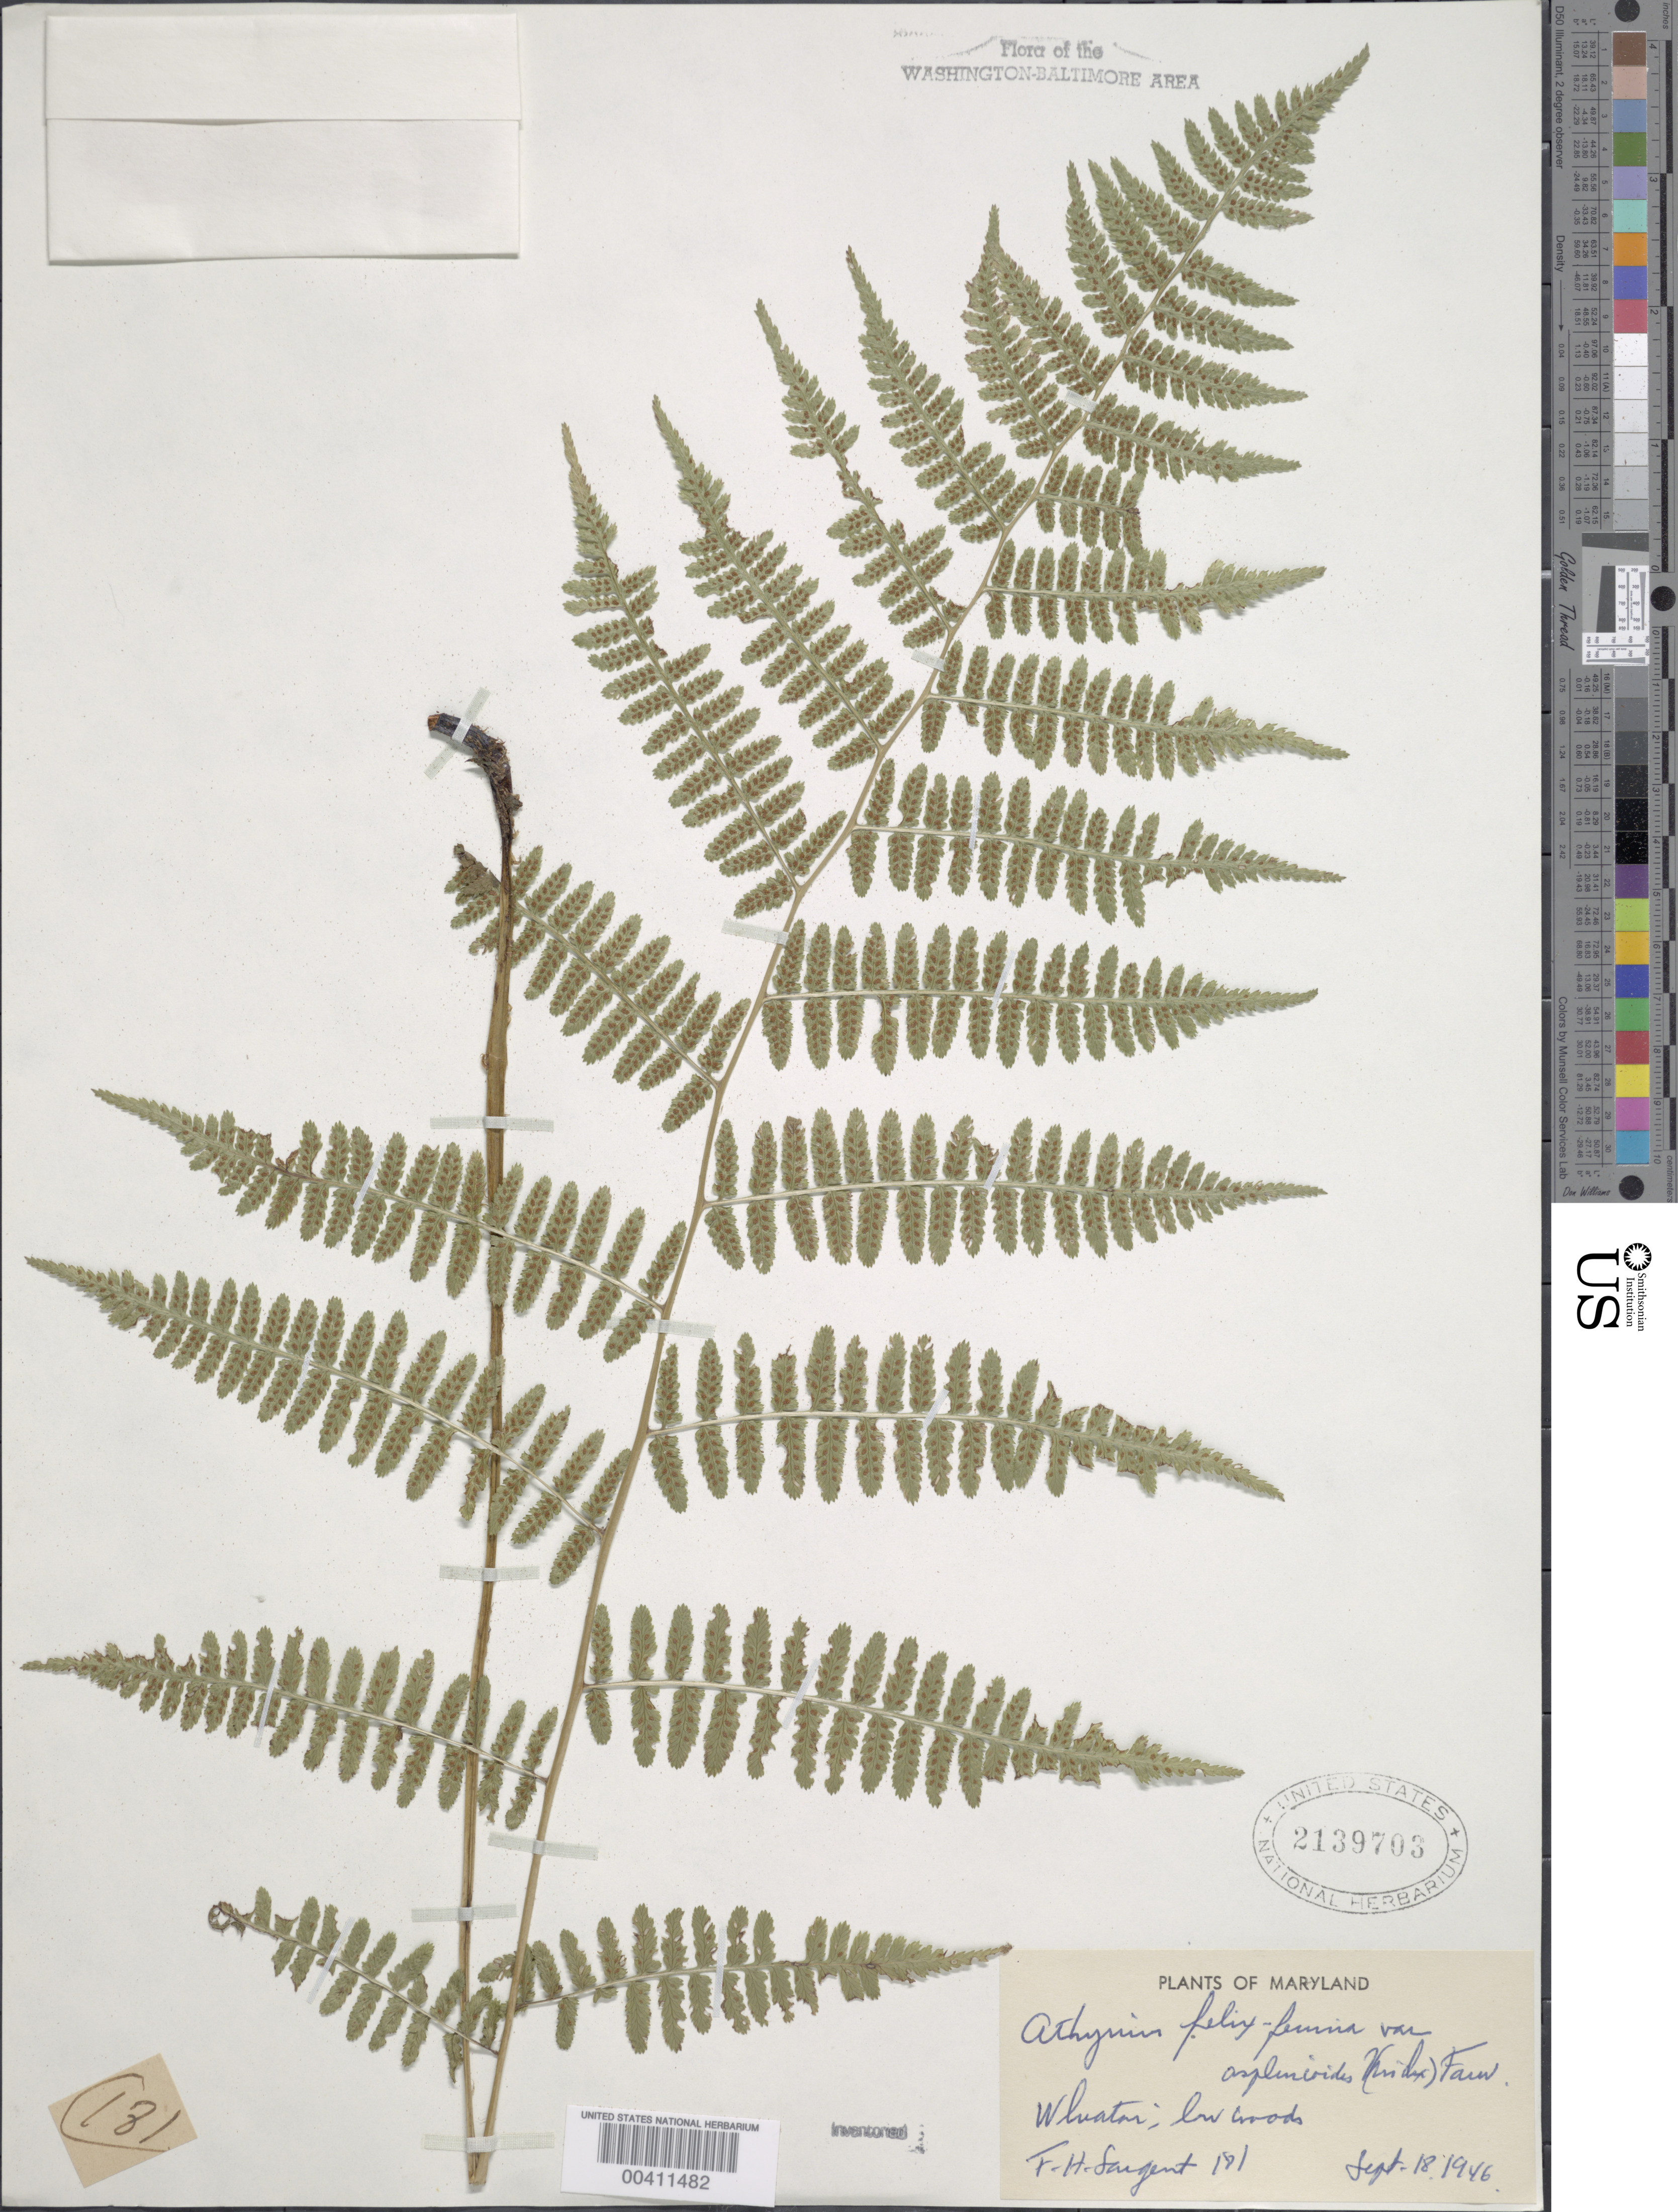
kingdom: Plantae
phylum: Tracheophyta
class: Polypodiopsida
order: Polypodiales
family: Athyriaceae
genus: Athyrium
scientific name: Athyrium filix-femina var. asplenioides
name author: (Michx.) Farw.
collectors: F. H. Sargent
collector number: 181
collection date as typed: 18 Sep 1946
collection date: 1946-09-18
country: United States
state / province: Maryland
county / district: Montgomery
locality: Wheaton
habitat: Low woods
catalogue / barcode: US 2139703